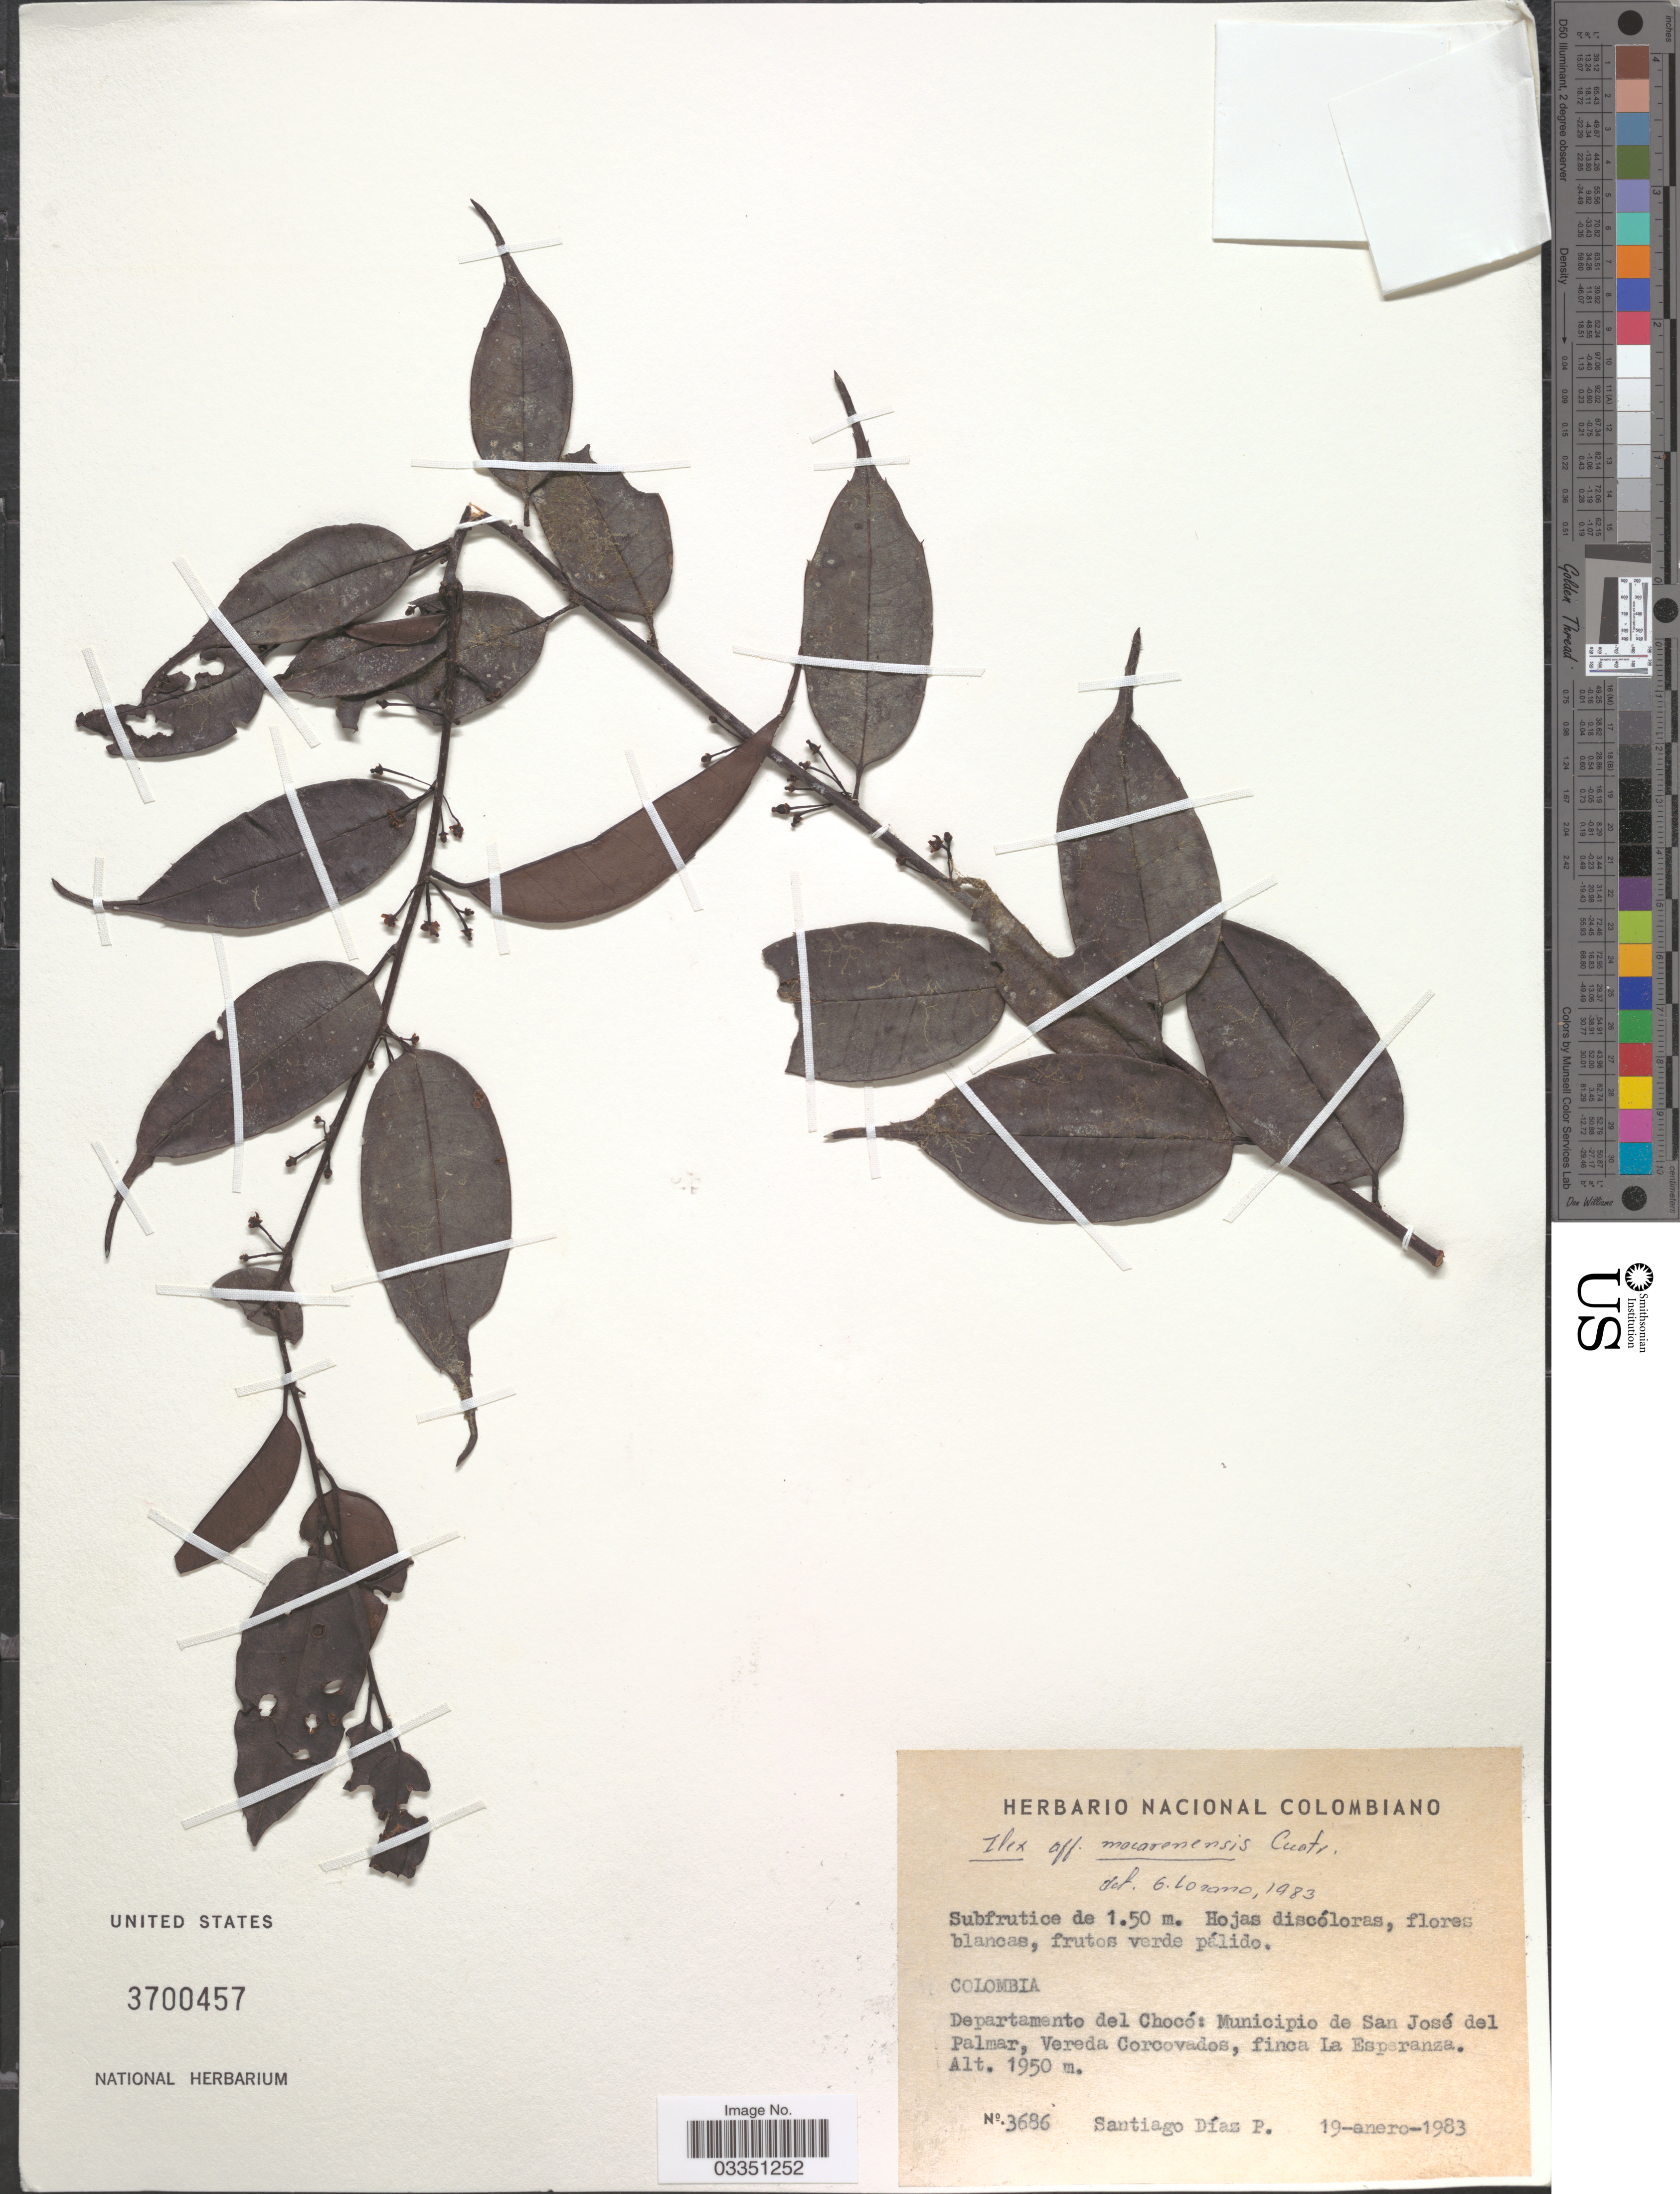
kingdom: Plantae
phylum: Tracheophyta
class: Magnoliopsida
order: Aquifoliales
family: Aquifoliaceae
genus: Ilex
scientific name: Ilex macarenensis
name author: Cuatrec.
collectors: S. Diaz P.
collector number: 3686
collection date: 1983-01-19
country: Colombia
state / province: Chocó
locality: Departamento del Chocó: Municipio de San José del Palmar, Vereda Corcovados, finca La Esperanza.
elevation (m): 1950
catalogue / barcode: US 3700457